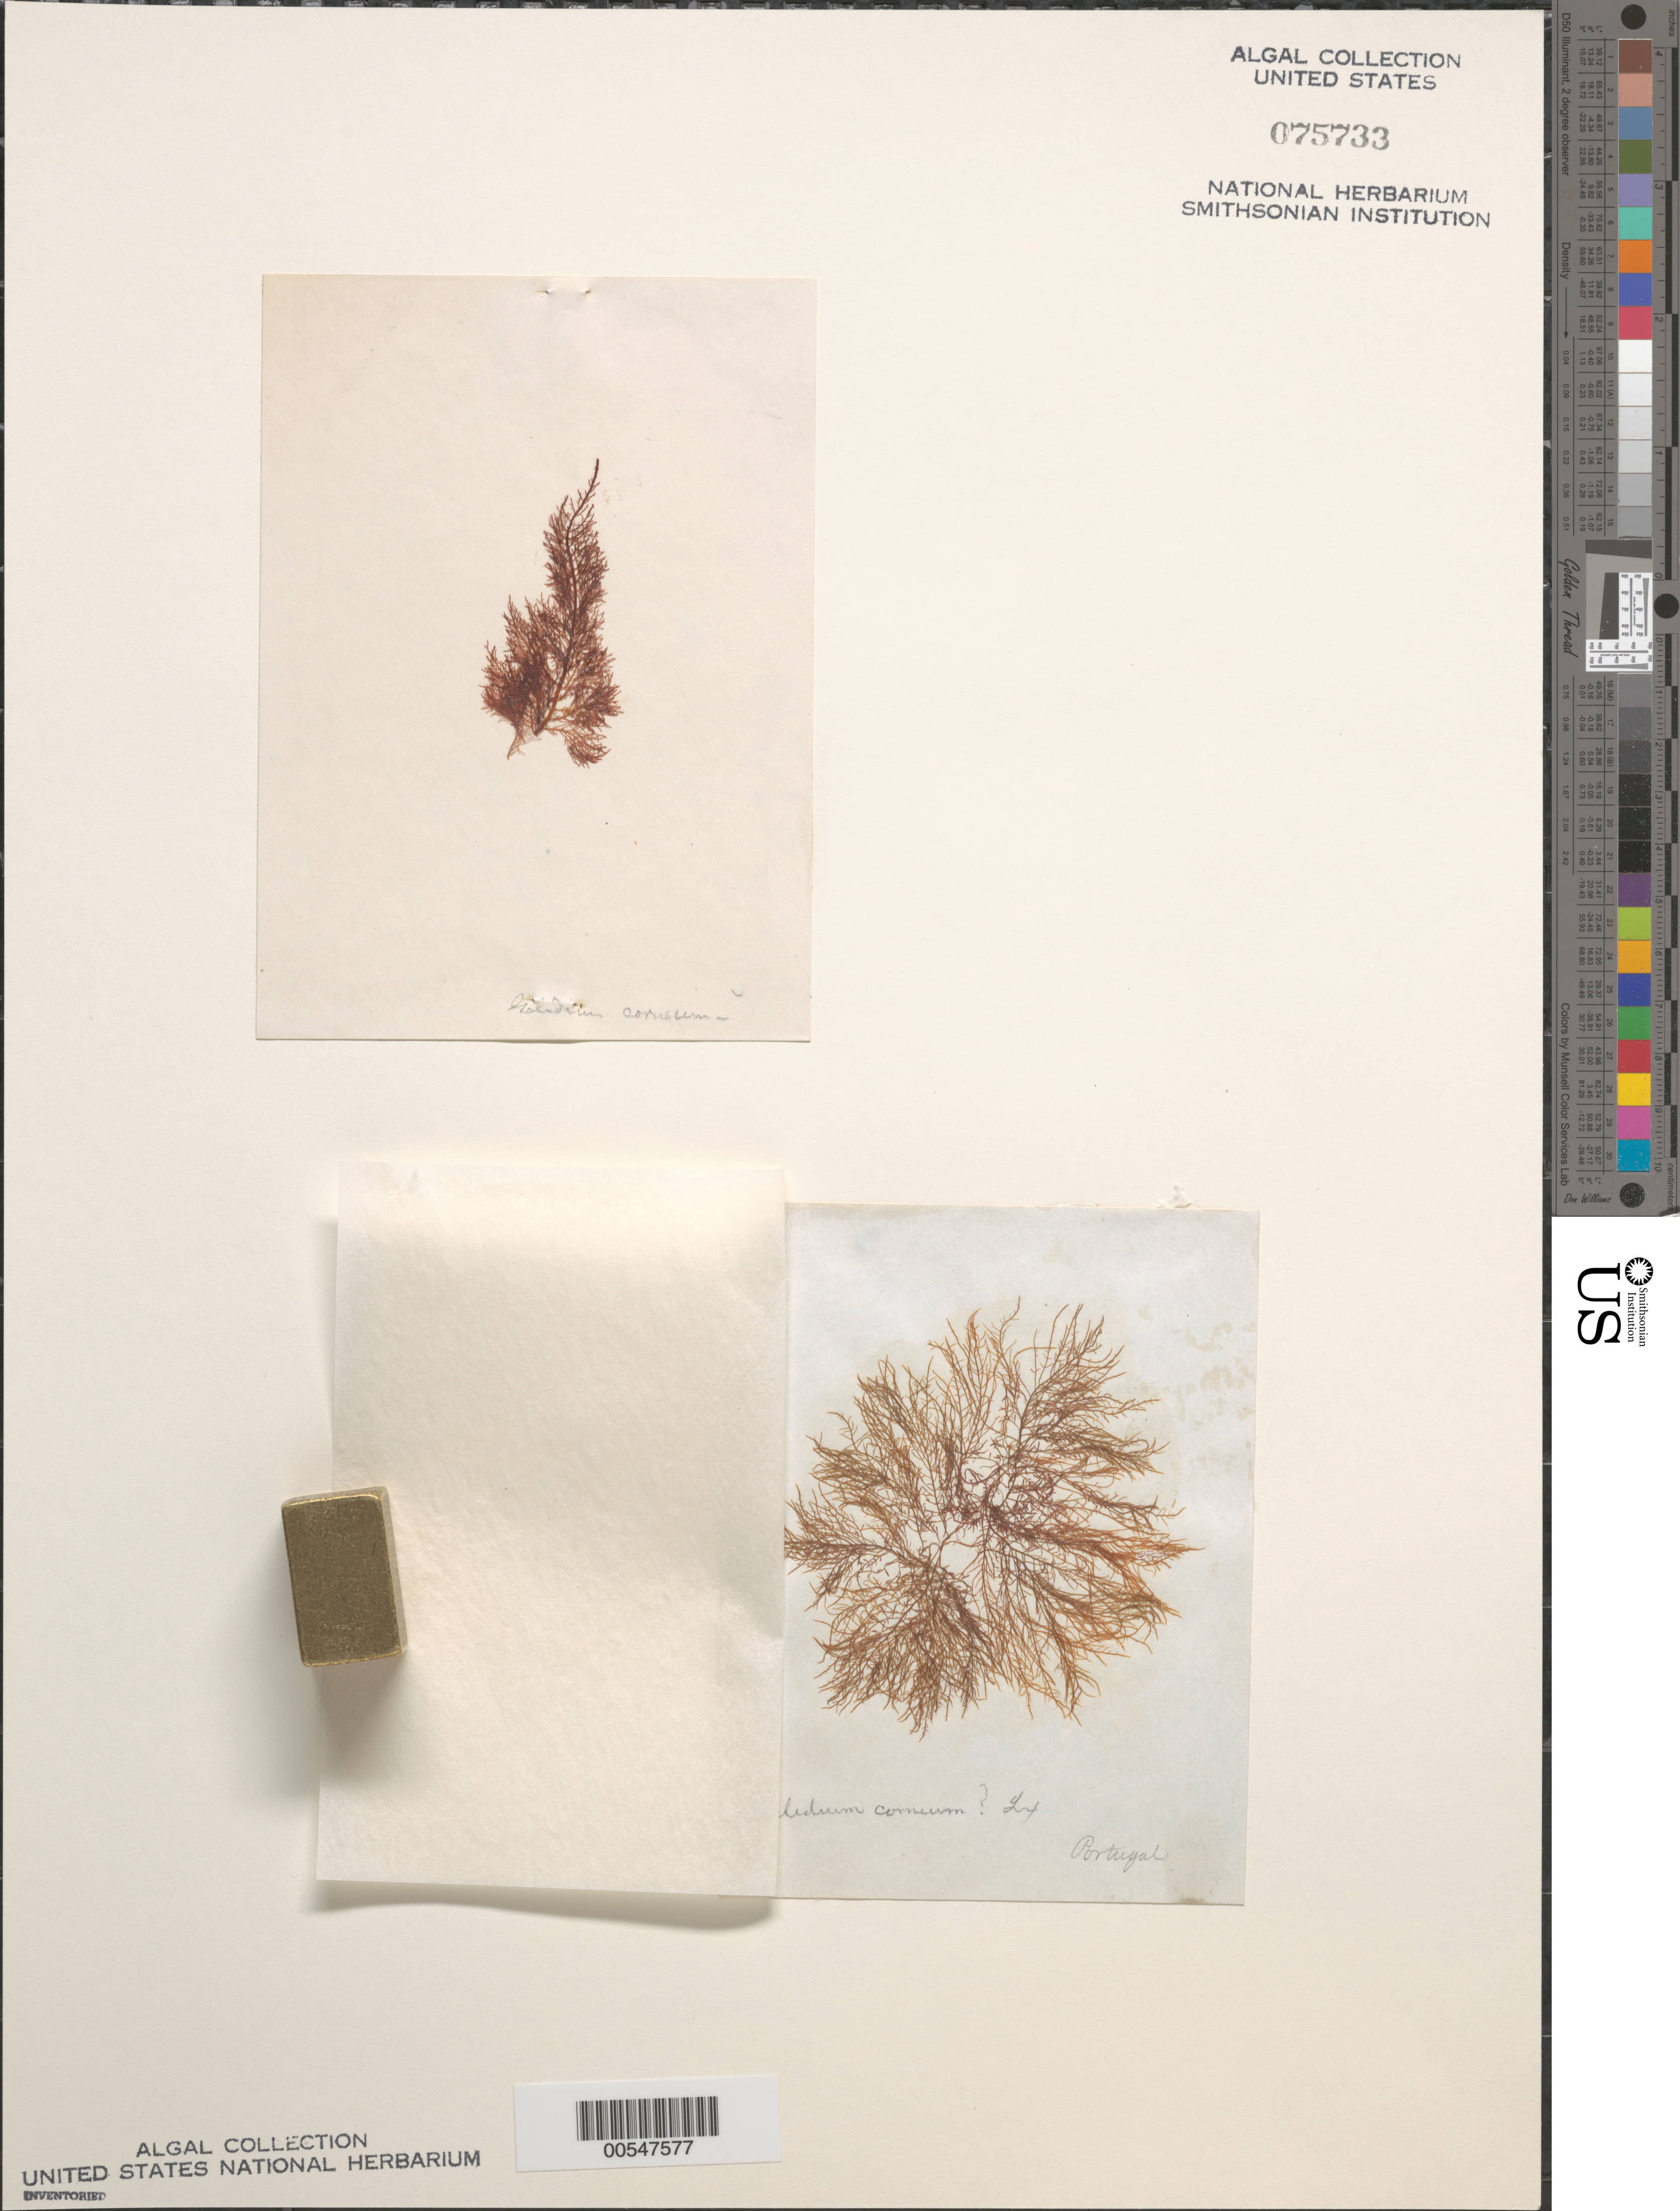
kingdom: Plantae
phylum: Rhodophyta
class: Florideophyceae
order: Gelidiales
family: Gelidiaceae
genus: Gelidium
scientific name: Gelidium corneum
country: Portugal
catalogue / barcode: US 75733